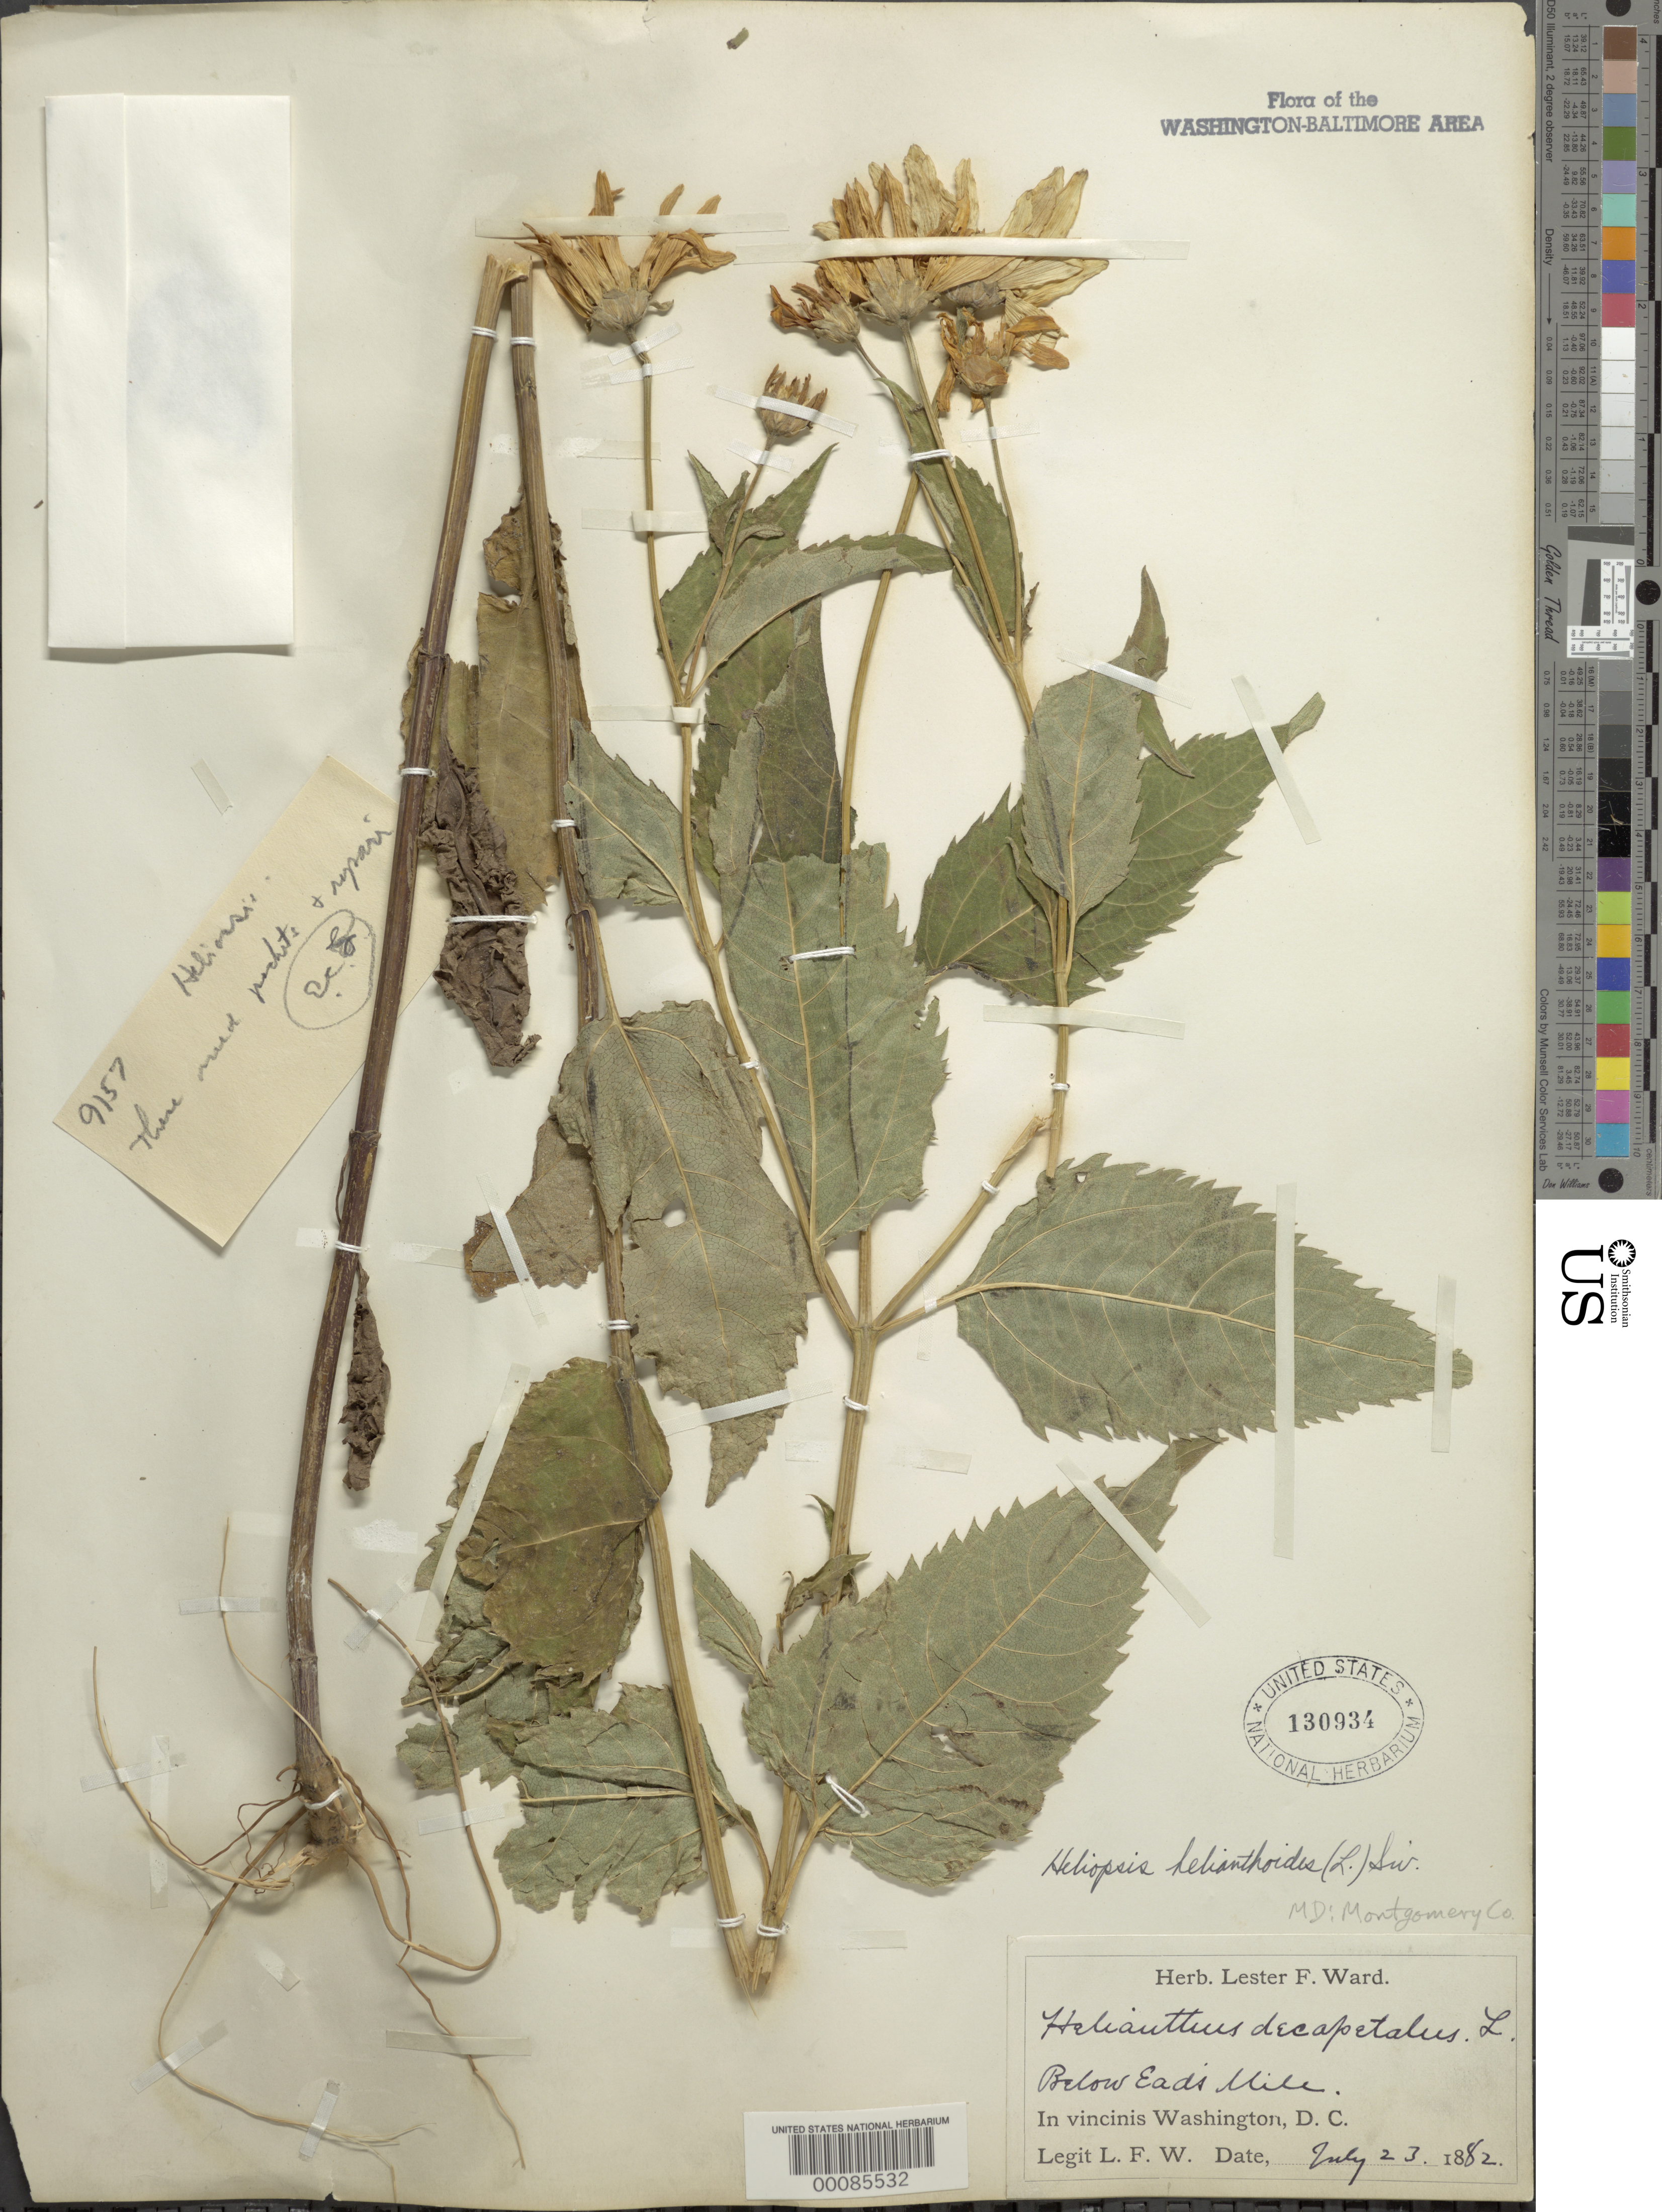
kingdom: Plantae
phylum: Tracheophyta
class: Magnoliopsida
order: Asterales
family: Asteraceae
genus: Heliopsis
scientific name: Heliopsis helianthoides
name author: (L.) Sweet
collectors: L. F. Ward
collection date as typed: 23 Jul 1882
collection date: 1882-07-23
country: United States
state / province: District of Columbia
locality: Below Eads Mill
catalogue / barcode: US 130934